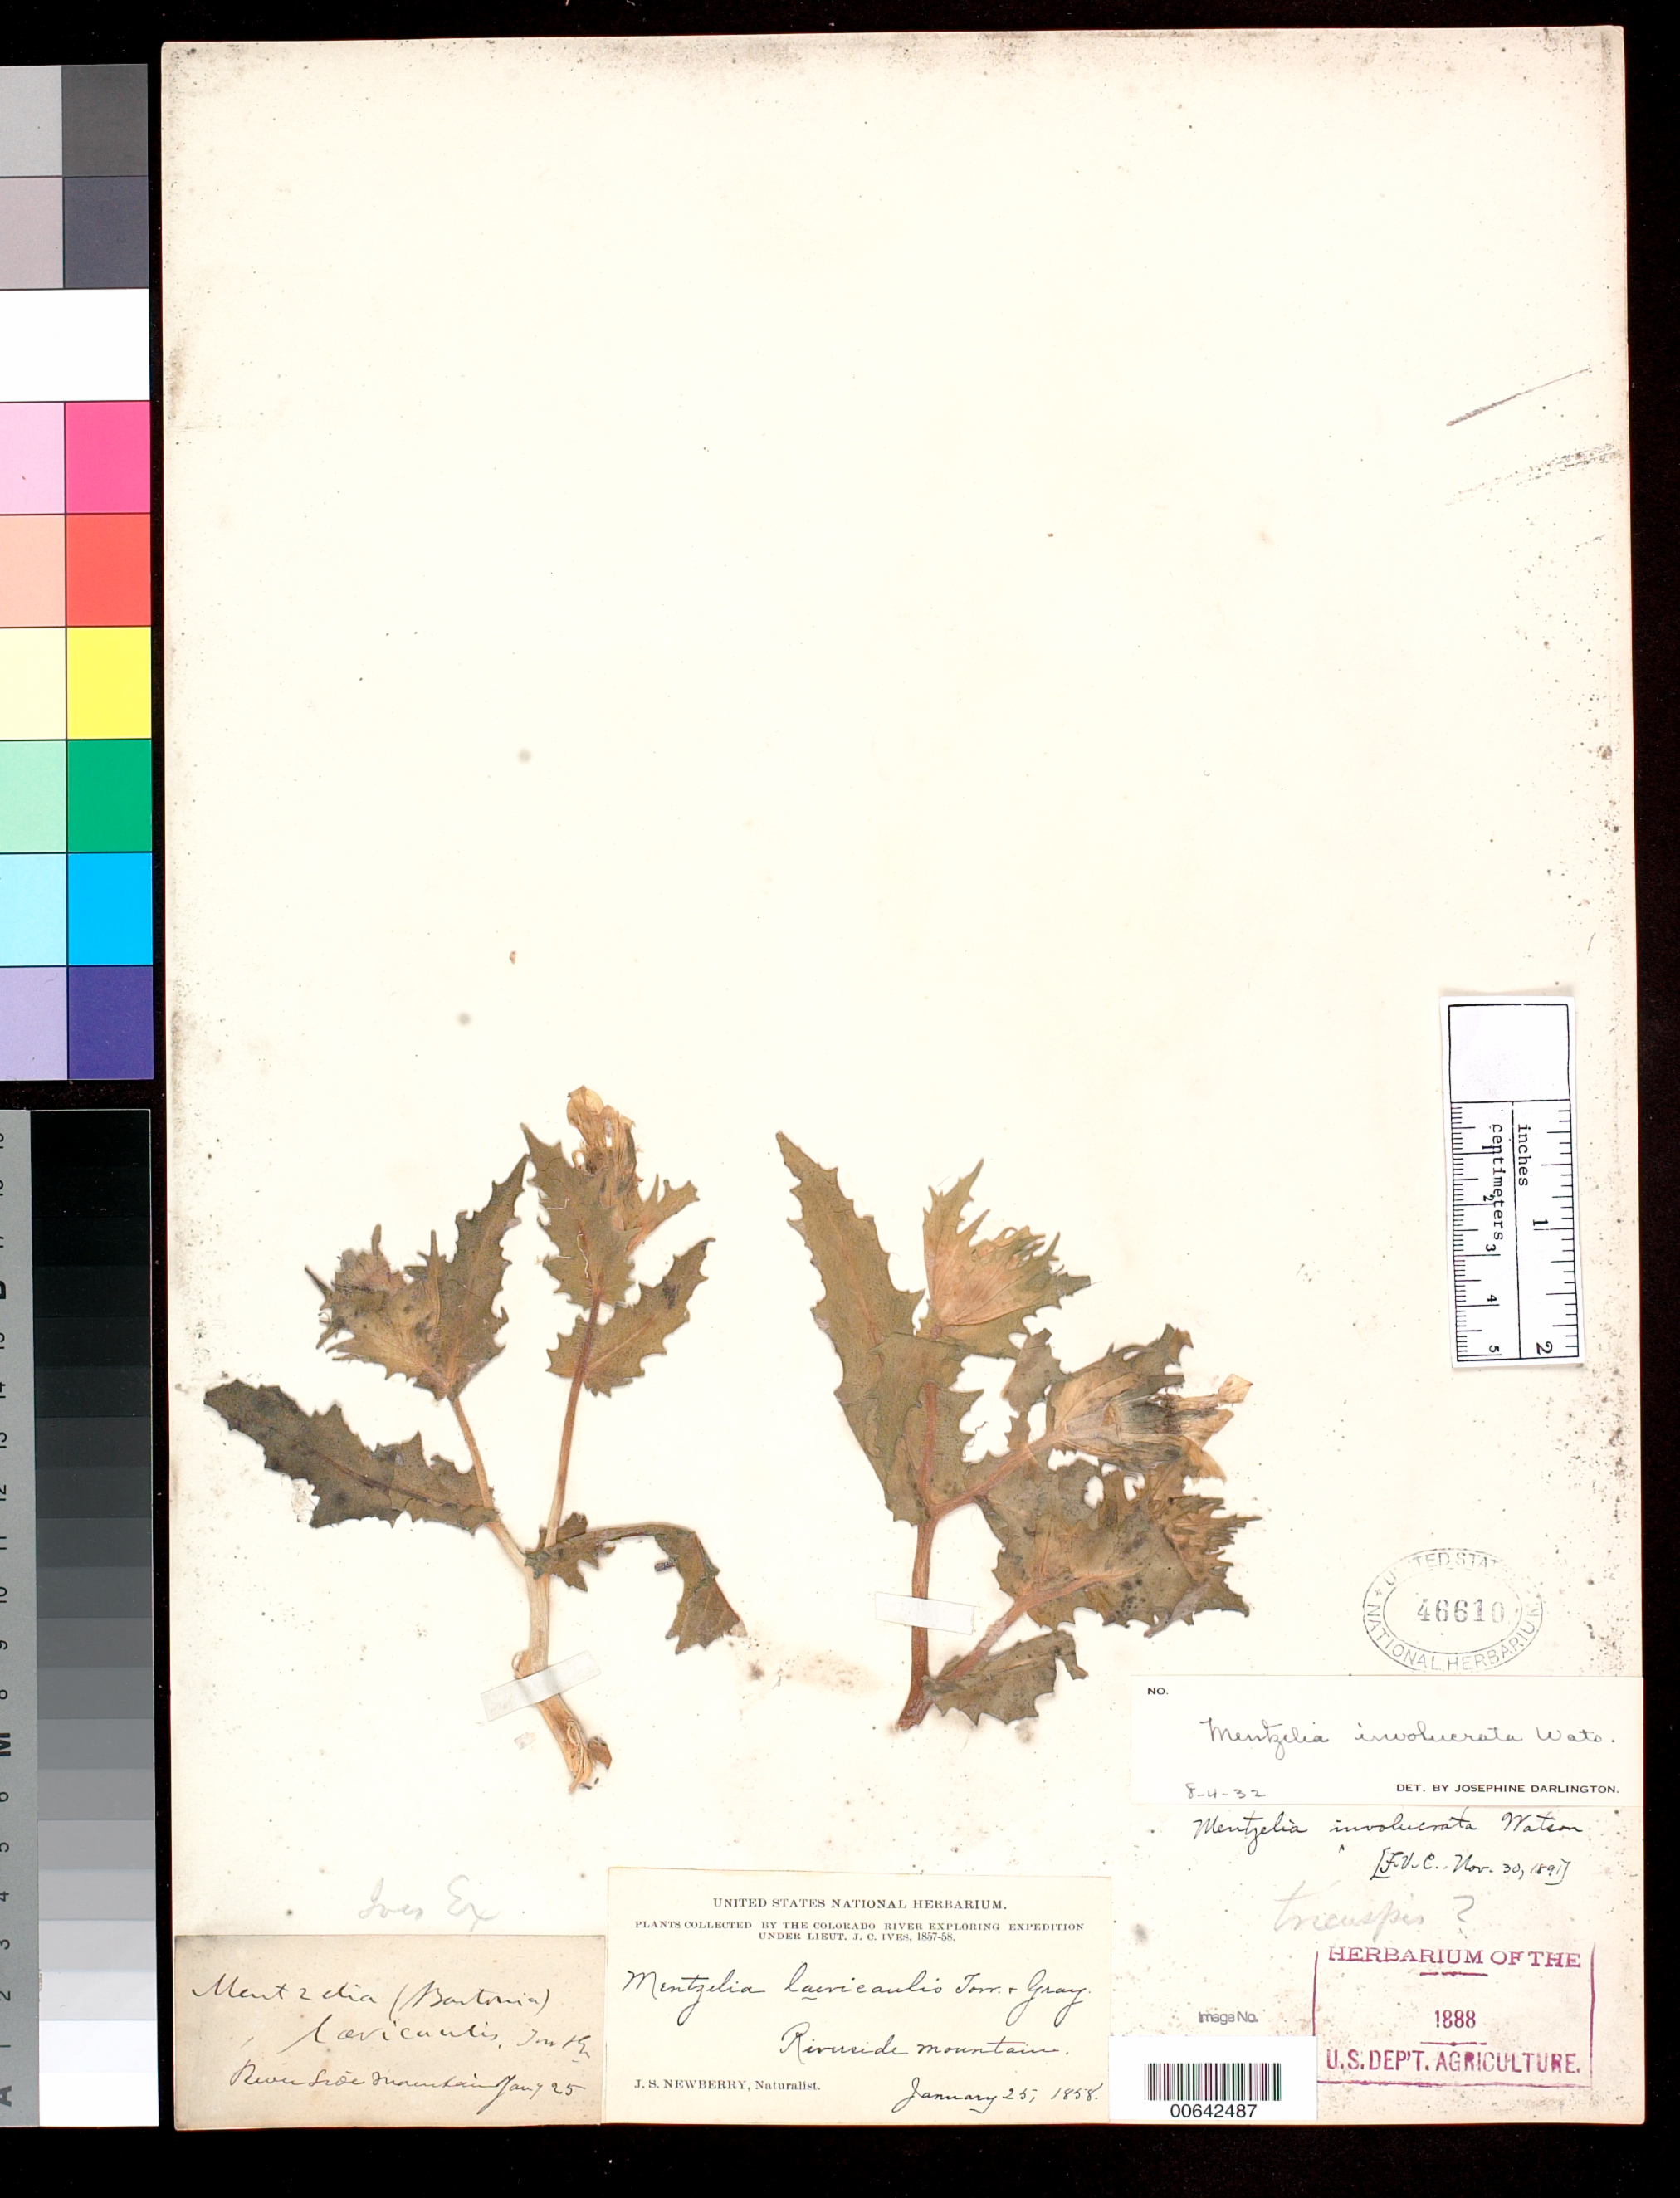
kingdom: Plantae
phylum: Tracheophyta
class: Magnoliopsida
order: Cornales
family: Loasaceae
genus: Mentzelia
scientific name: Mentzelia involucrata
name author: S. Watson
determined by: Darlington, J.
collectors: J. S. Newberry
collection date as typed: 25 Jan 1858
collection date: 1858-01-25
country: United States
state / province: California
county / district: Riverside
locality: Riverside Mountain.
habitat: Dry stony slopes.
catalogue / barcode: US 46610